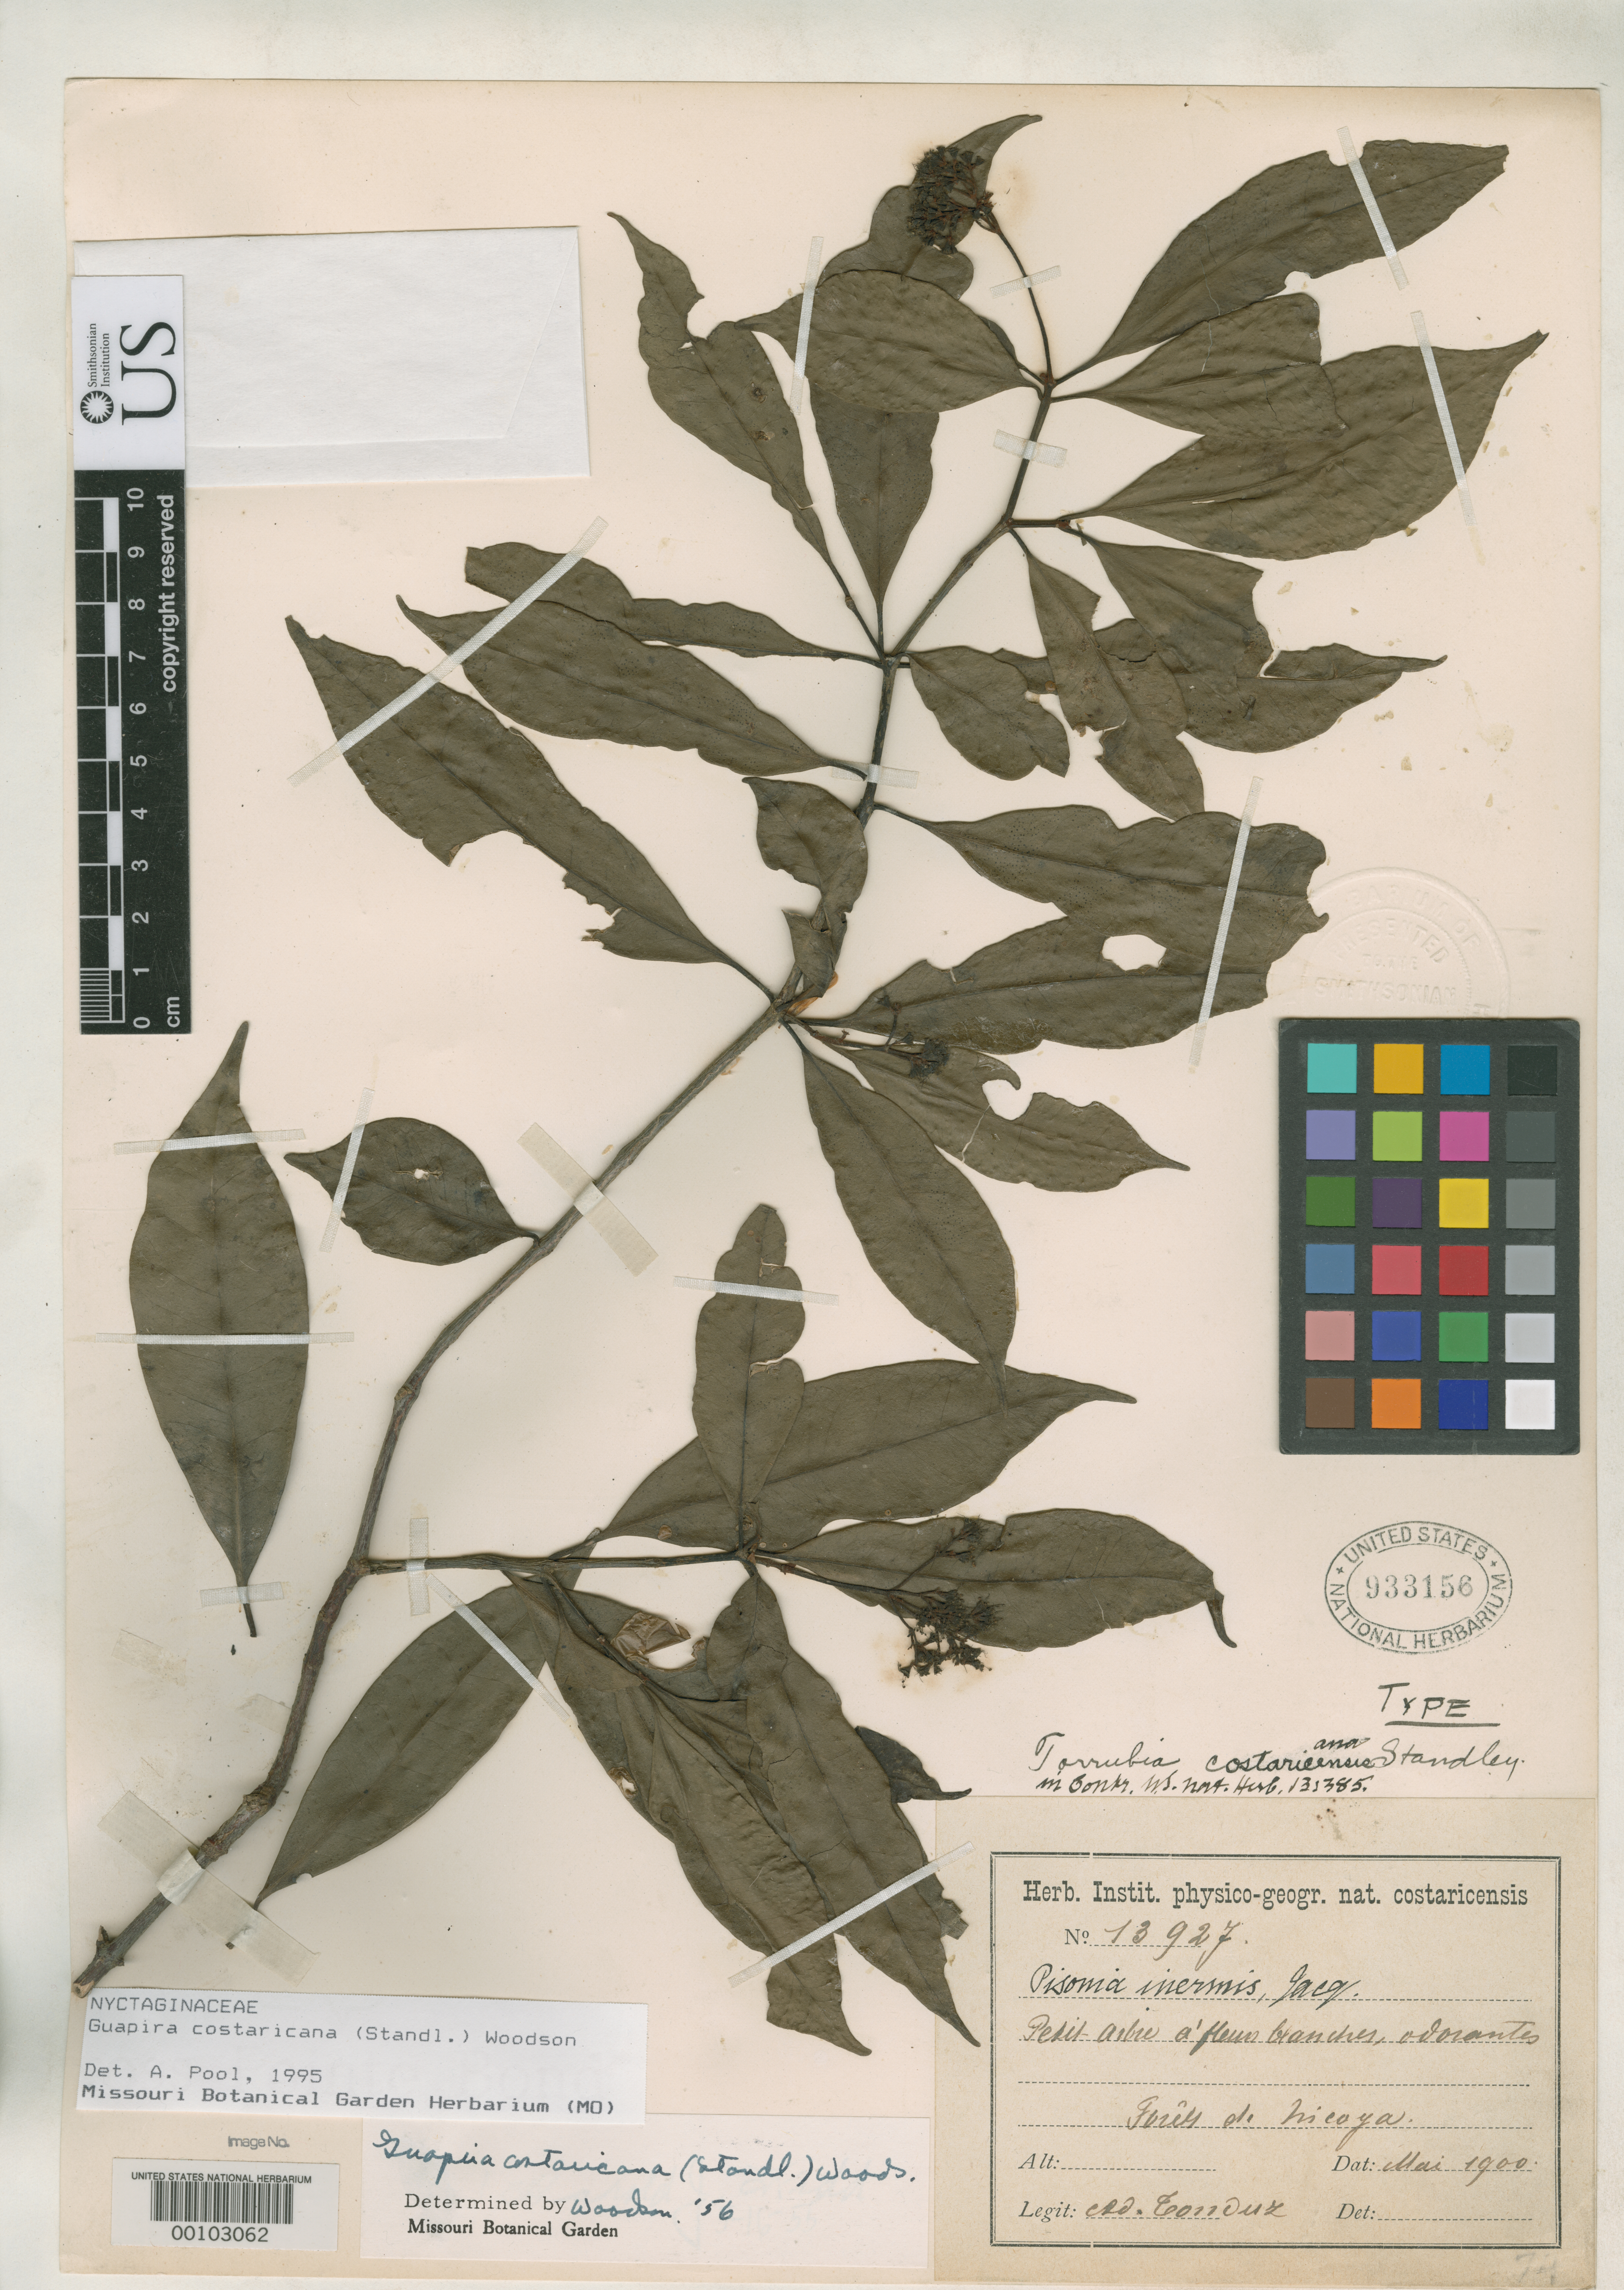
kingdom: Plantae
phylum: Tracheophyta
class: Magnoliopsida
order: Caryophyllales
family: Nyctaginaceae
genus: Torrubia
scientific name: Torrubia costaricana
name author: Standl.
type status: Holotype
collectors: A. Tonduz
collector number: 13927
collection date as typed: May 1900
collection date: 1900-05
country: Costa Rica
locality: Forets de Nicoya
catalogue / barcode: US 933156